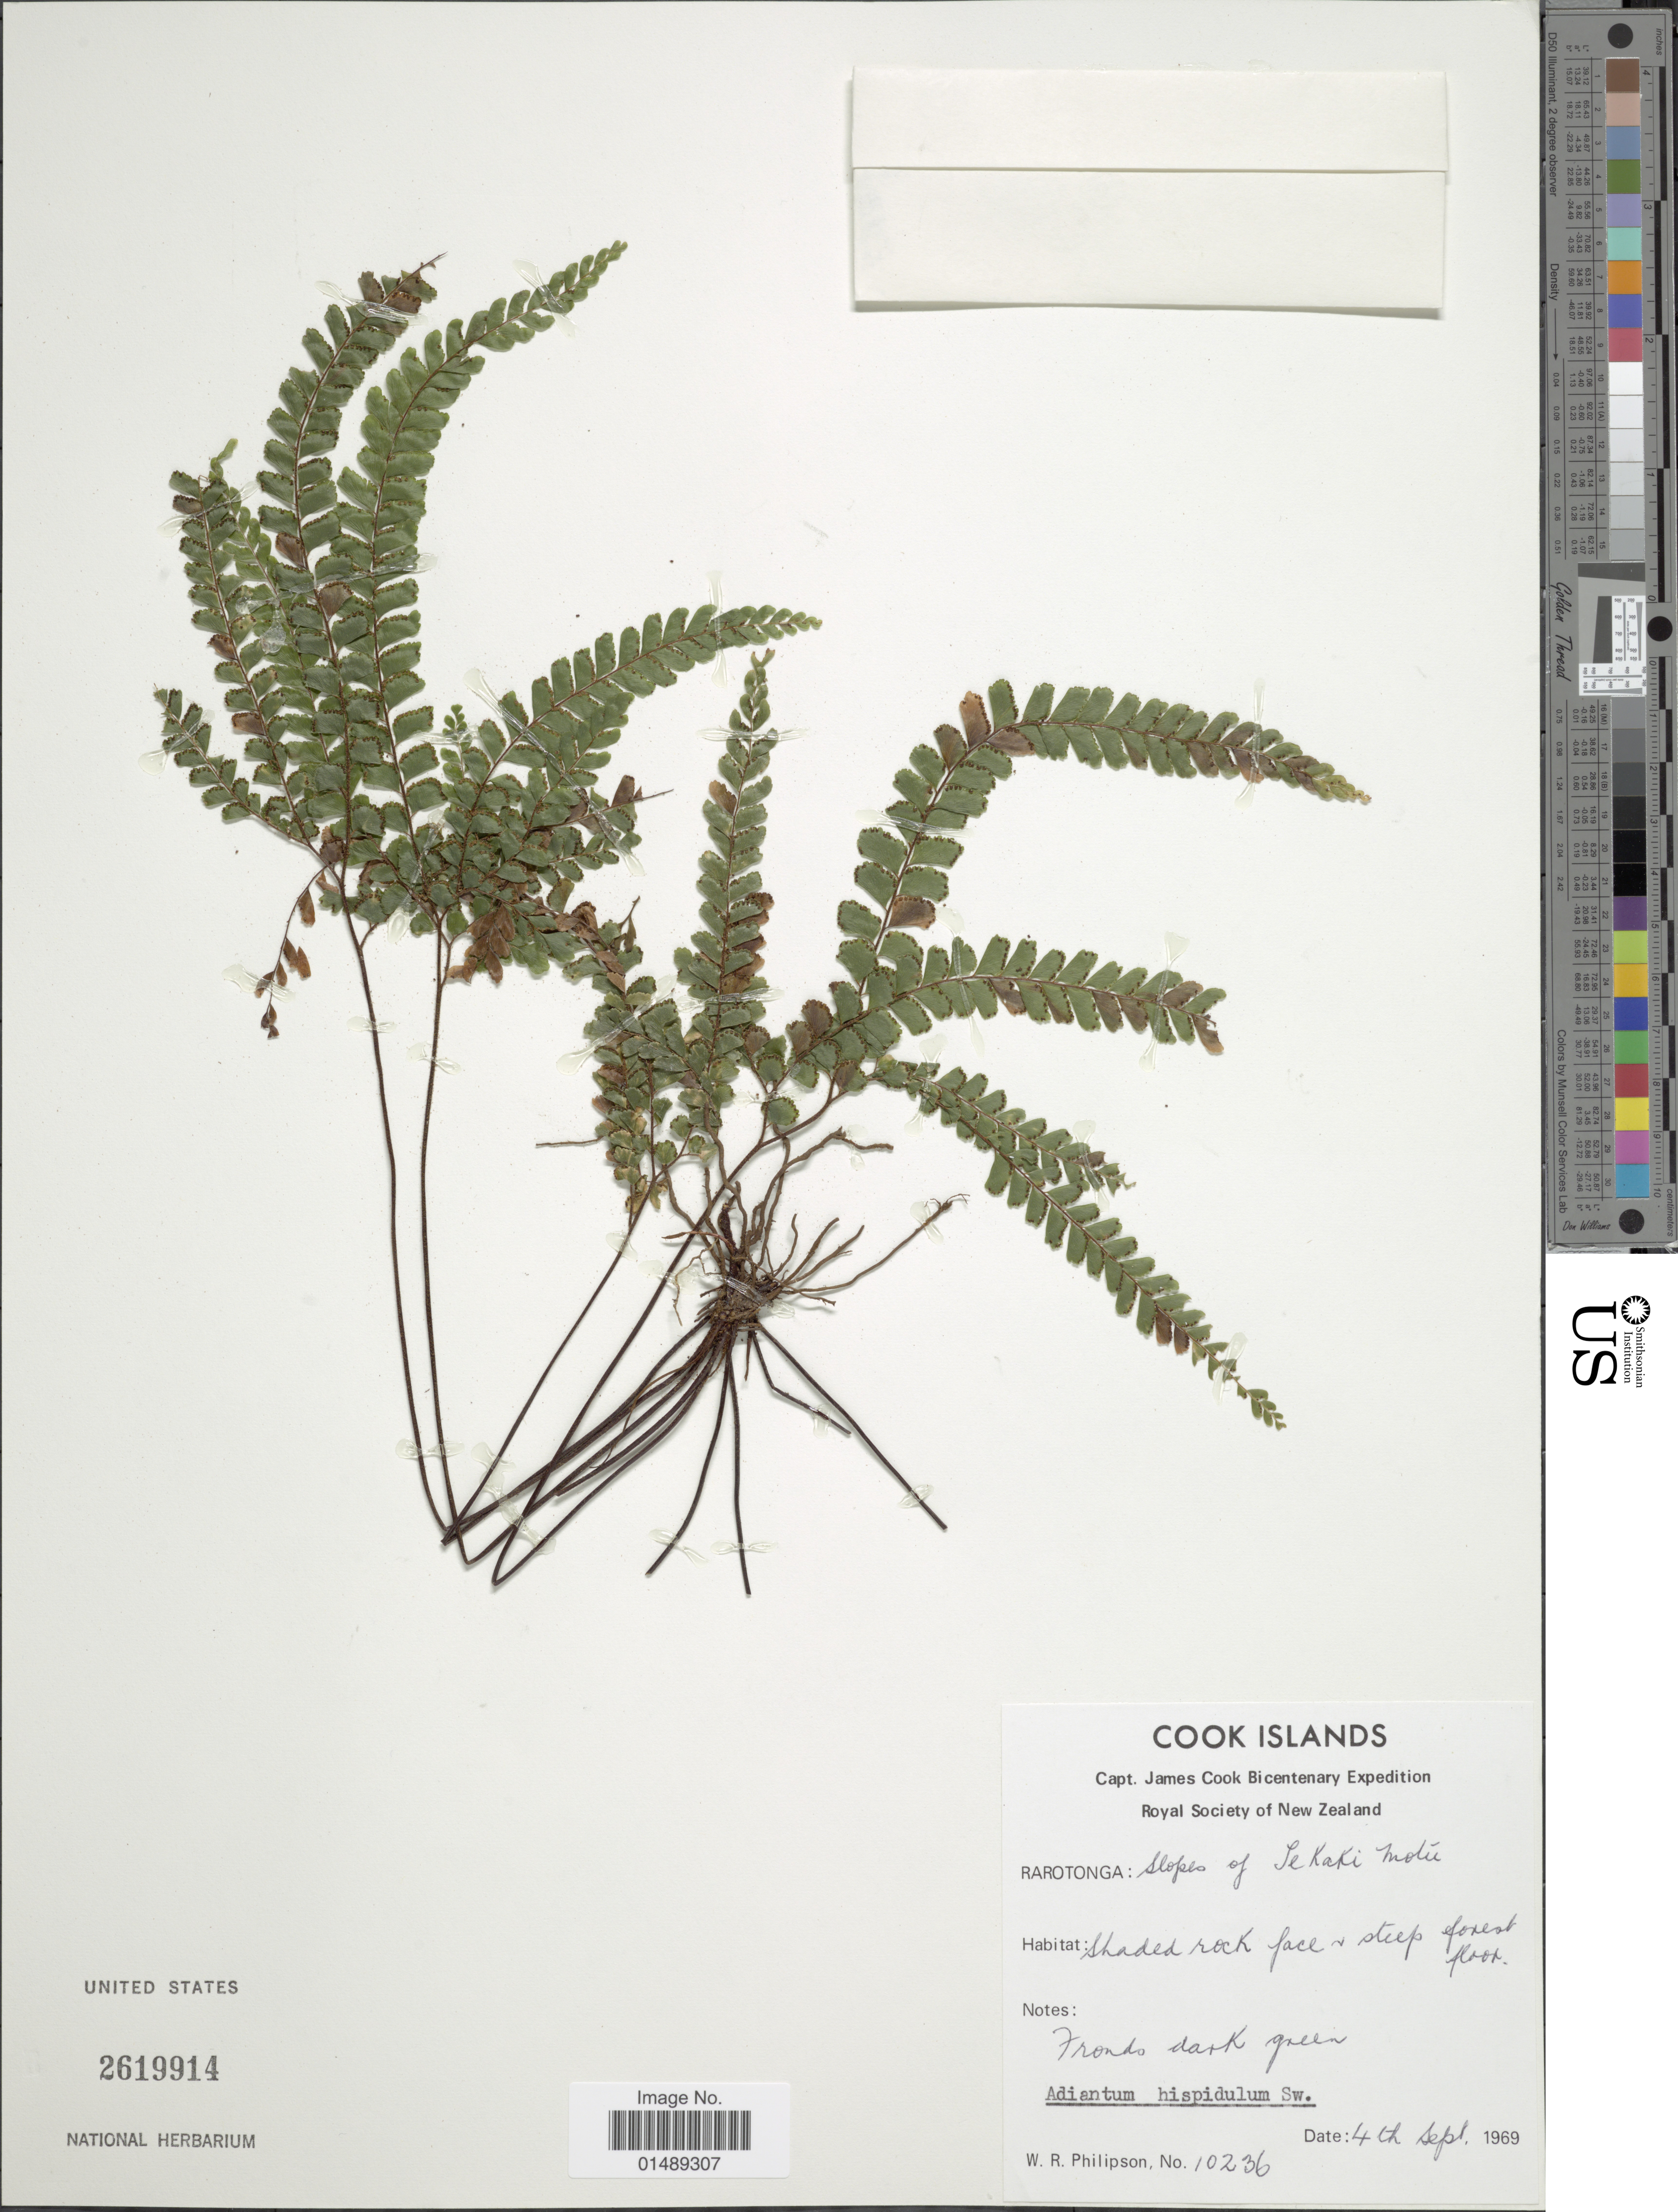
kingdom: Plantae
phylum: Tracheophyta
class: Polypodiopsida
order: Polypodiales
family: Pteridaceae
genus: Adiantum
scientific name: Adiantum hispidulum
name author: Sw.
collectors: W. R. Philipson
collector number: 10236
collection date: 1969-09-04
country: Cook Islands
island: Rarotonga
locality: Rarotonga: Slopes of Lekaki Indie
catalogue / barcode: US 2619914